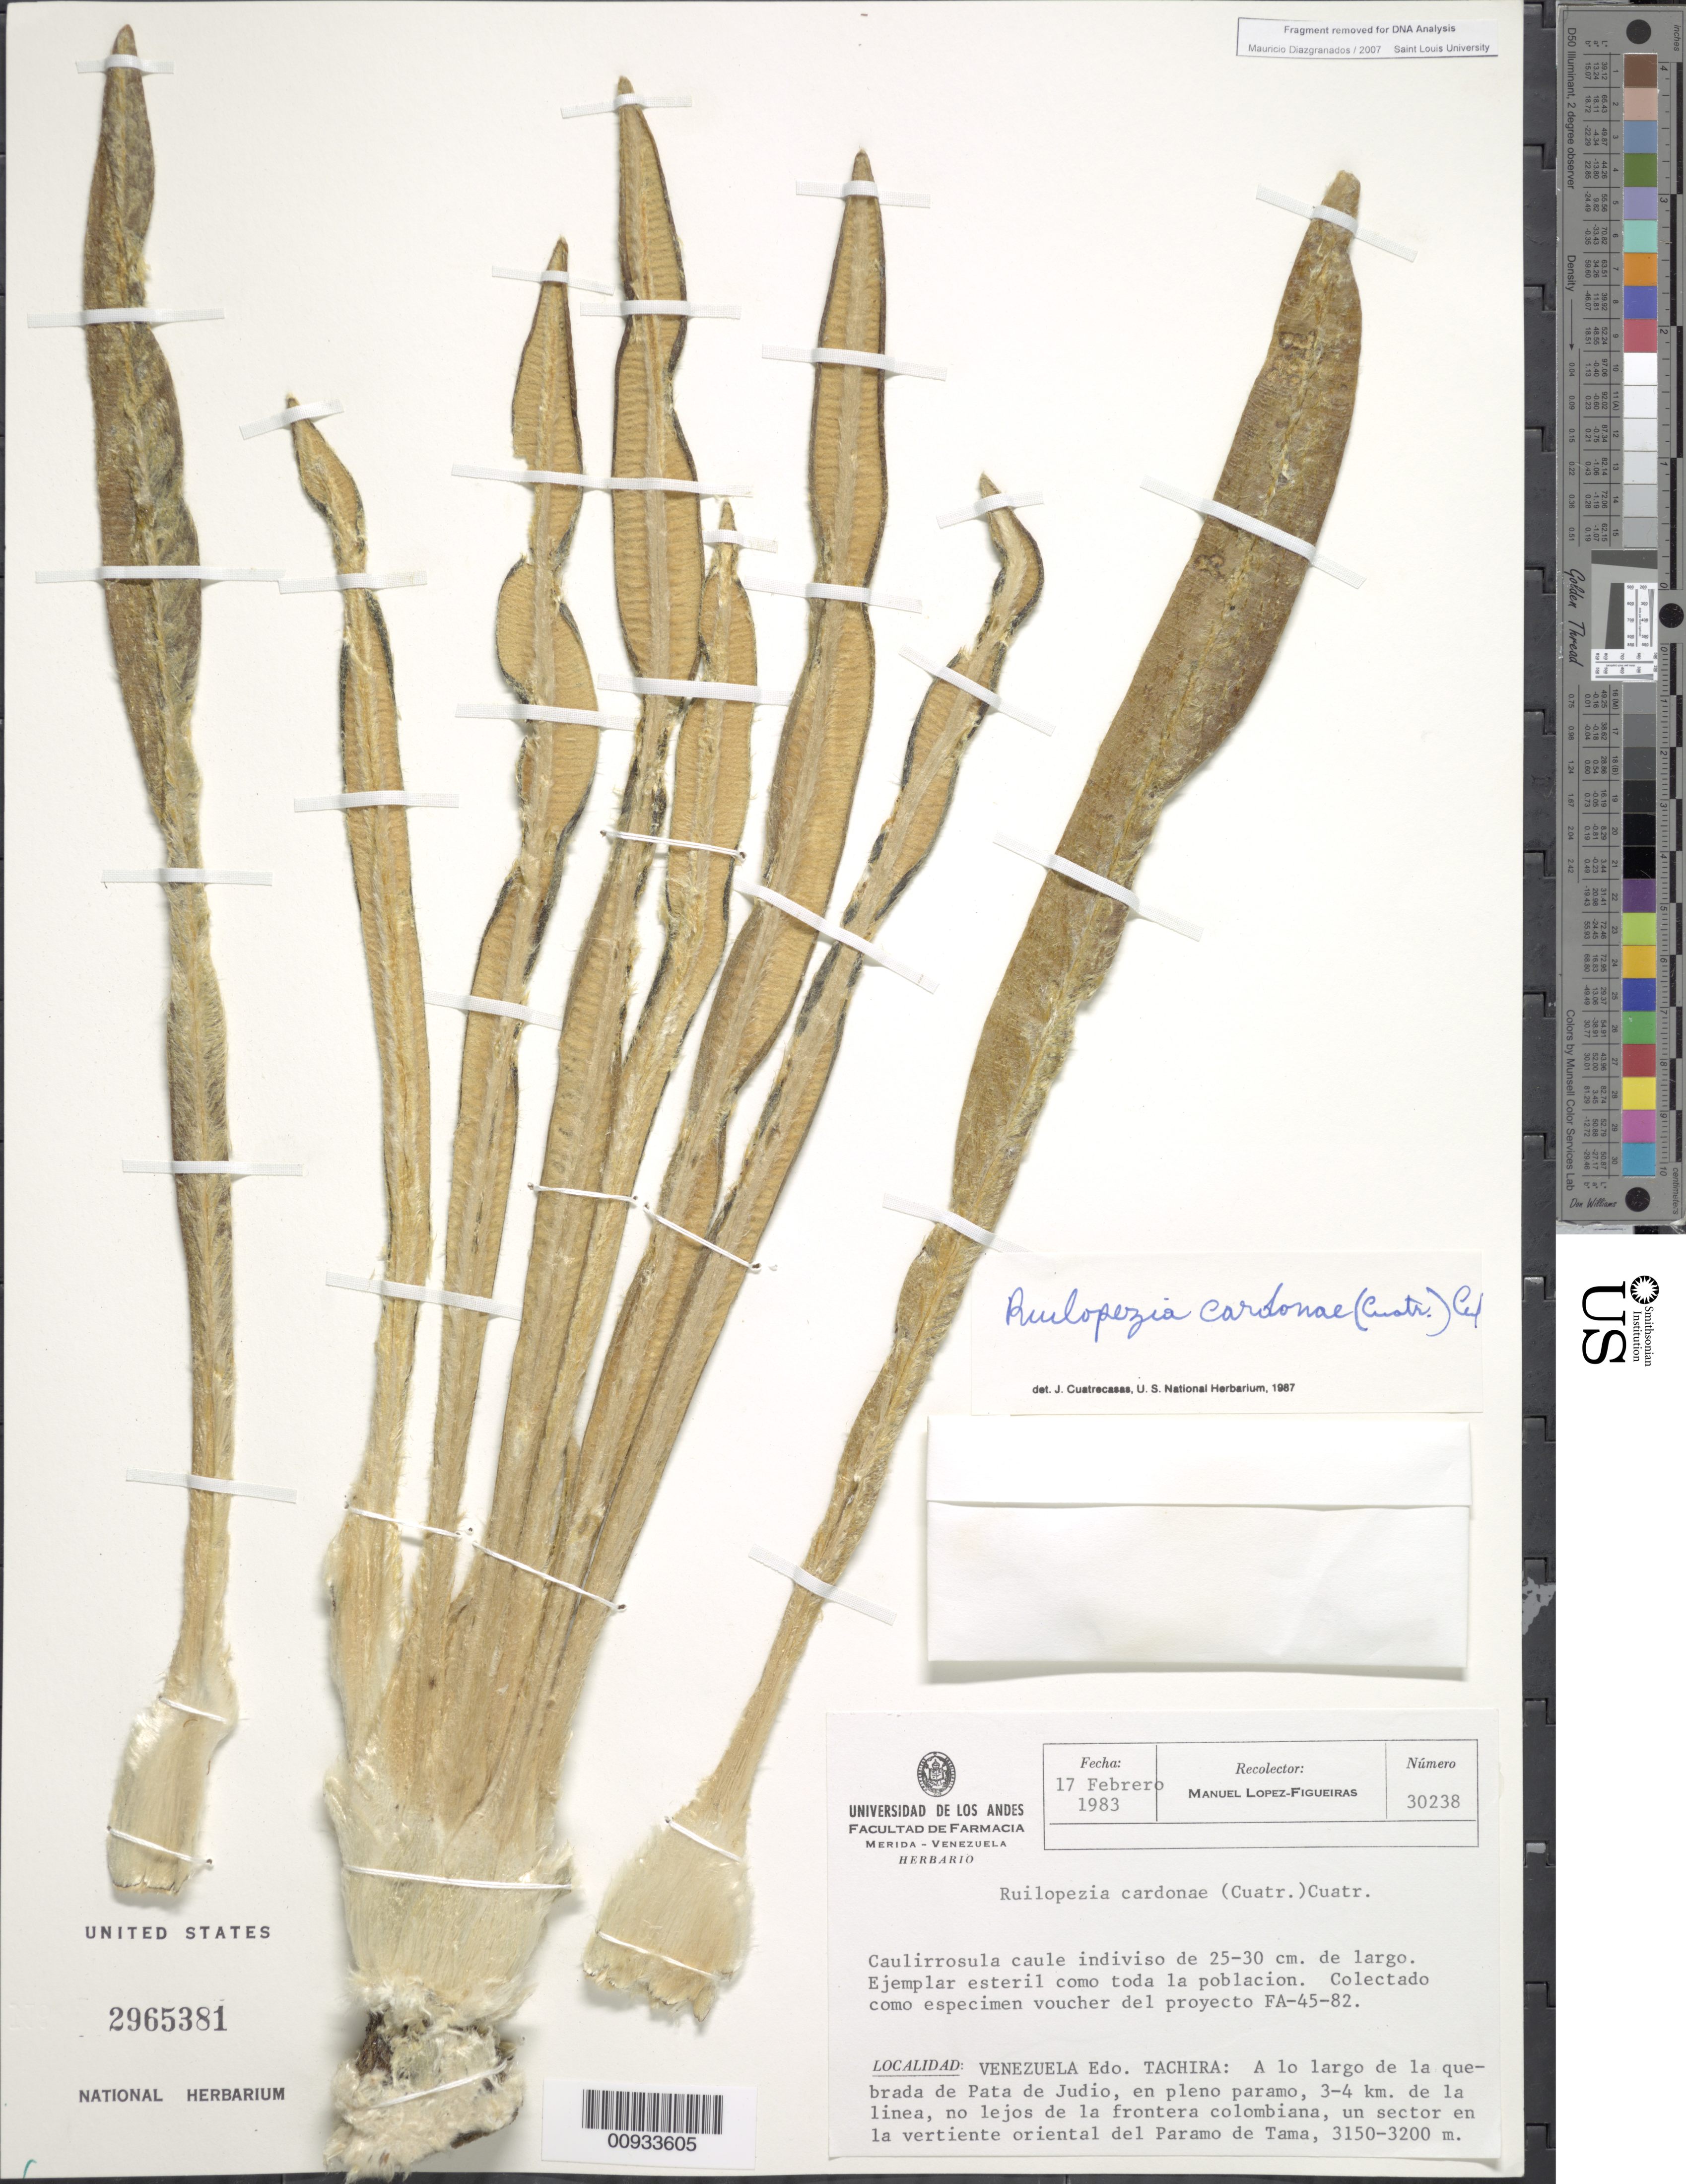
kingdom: Plantae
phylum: Tracheophyta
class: Magnoliopsida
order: Asterales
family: Asteraceae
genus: Ruilopezia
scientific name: Ruilopezia cardonae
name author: (Cuatrec.) Cuatrec.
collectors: M. López Figueiras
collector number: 30238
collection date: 1983-02-17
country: Venezuela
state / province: Táchira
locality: Páramo de Tamá. A lo largo de la quebrada de Pta de Judío , en pleno páramo, 3'4 km. de la línea, no lejos de la frontera colombiana, un sector en la vertientiente oriental del Páramo de Tamá.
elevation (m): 3150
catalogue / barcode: US 2965381